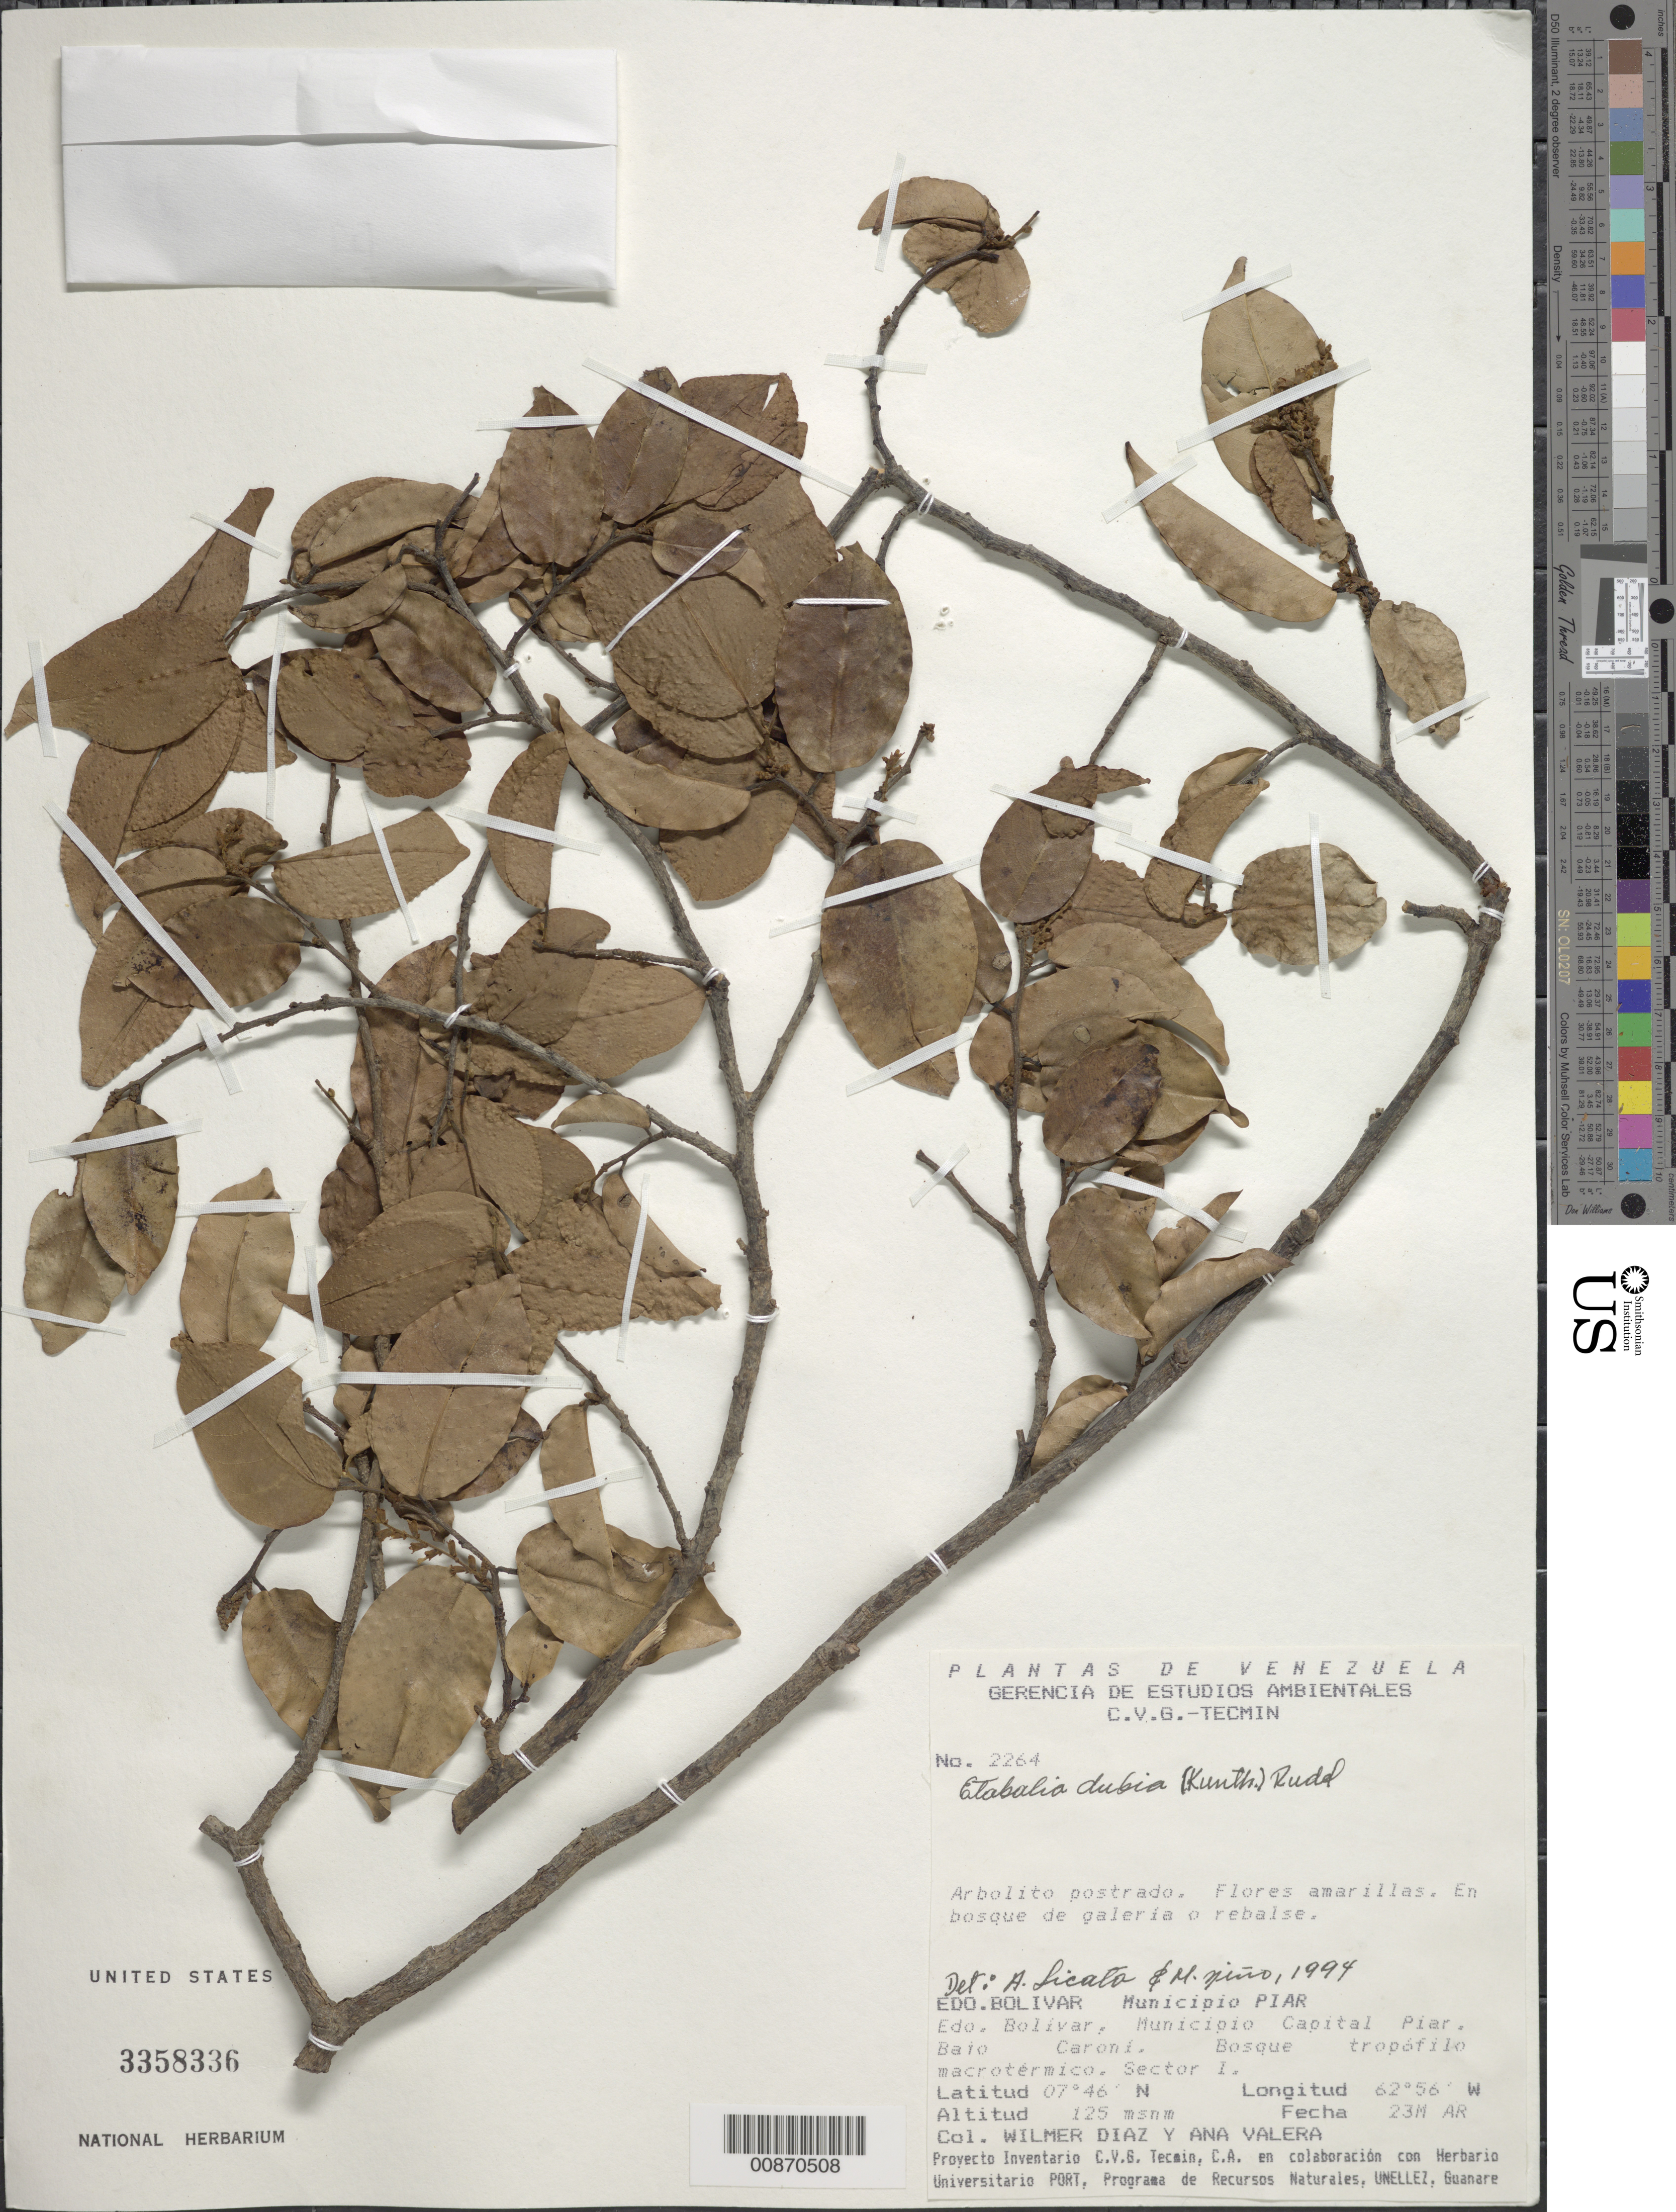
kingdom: Plantae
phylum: Tracheophyta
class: Magnoliopsida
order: Fabales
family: Fabaceae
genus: Pterocarpus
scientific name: Pterocarpus dubius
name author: (Kunth) Spreng.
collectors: W. Díaz P. & A. Valera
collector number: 2264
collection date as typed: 23-Mar-94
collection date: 1994-03-23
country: Venezuela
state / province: Bolívar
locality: Mun. Piar, Mun. Capital Piar, Bajo Caroní, Sector I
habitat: Bosque tropofilo macrotermico; en bosque de galeria o rebalse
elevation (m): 125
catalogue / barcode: US 3358336